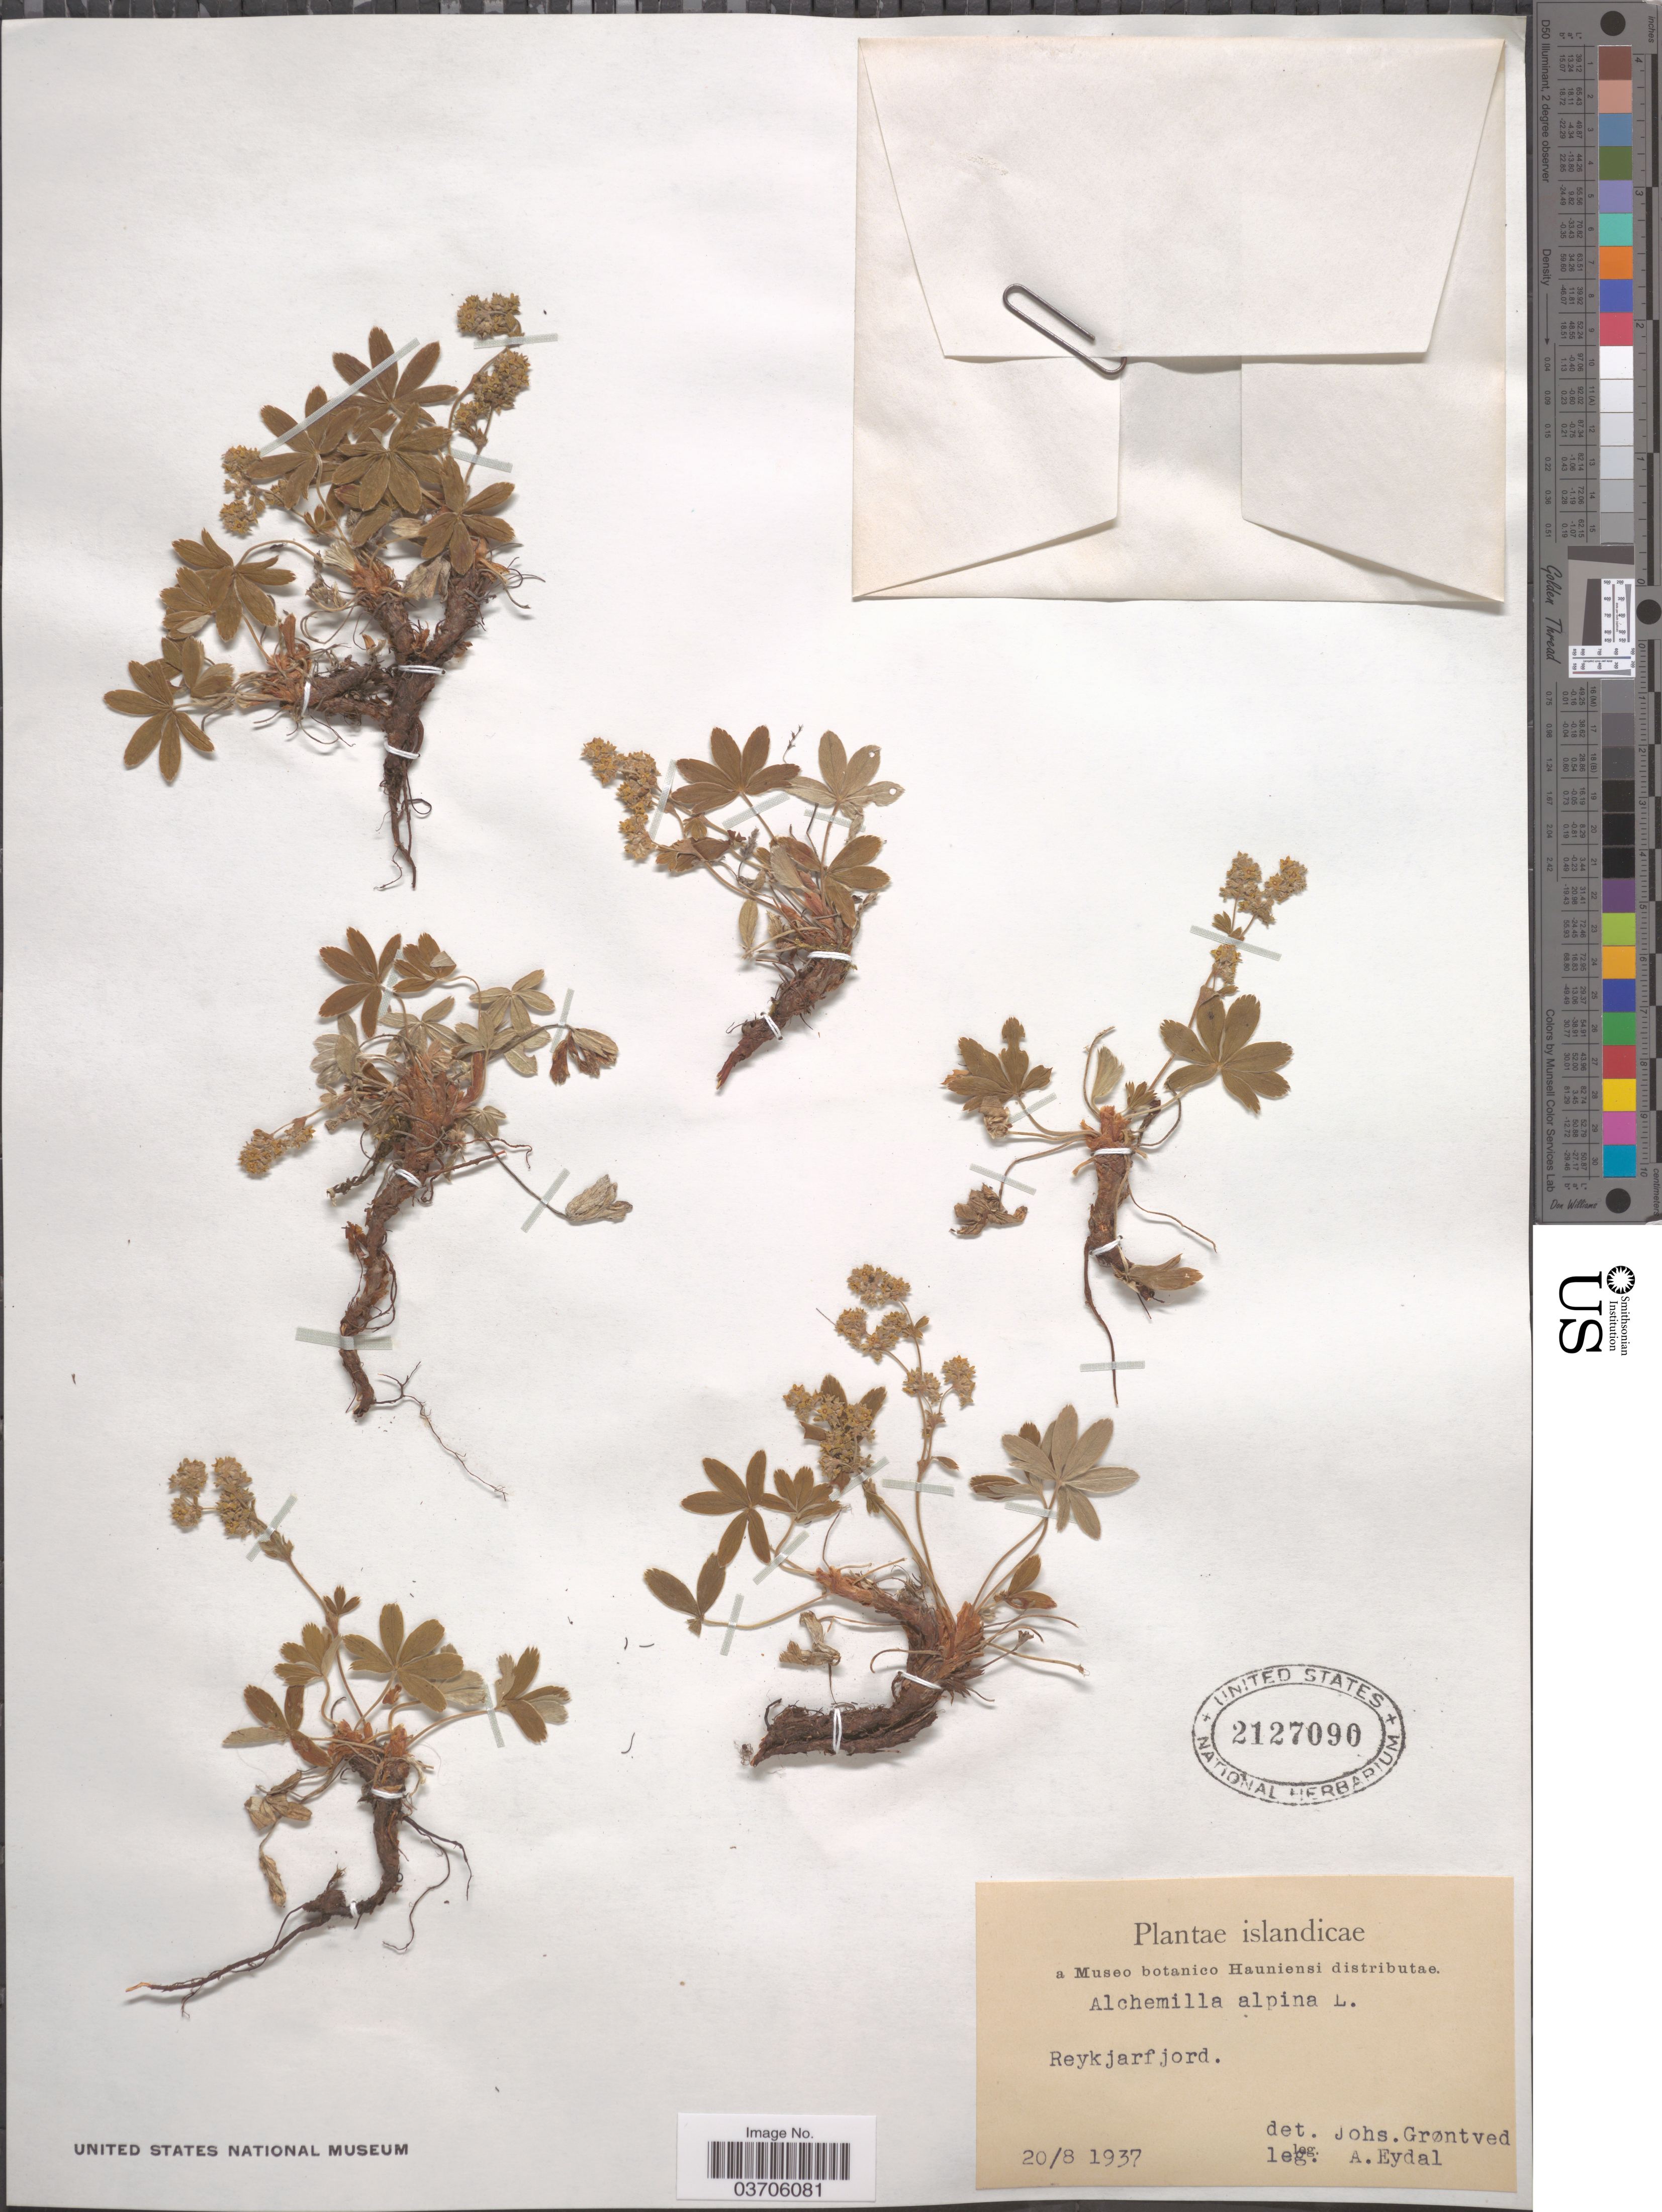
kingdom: Plantae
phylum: Tracheophyta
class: Magnoliopsida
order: Rosales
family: Rosaceae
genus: Alchemilla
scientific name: Alchemilla alpina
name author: L.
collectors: A. Eydal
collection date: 1937-08-20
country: Iceland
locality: Reykjarfjord.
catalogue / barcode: US 2127090